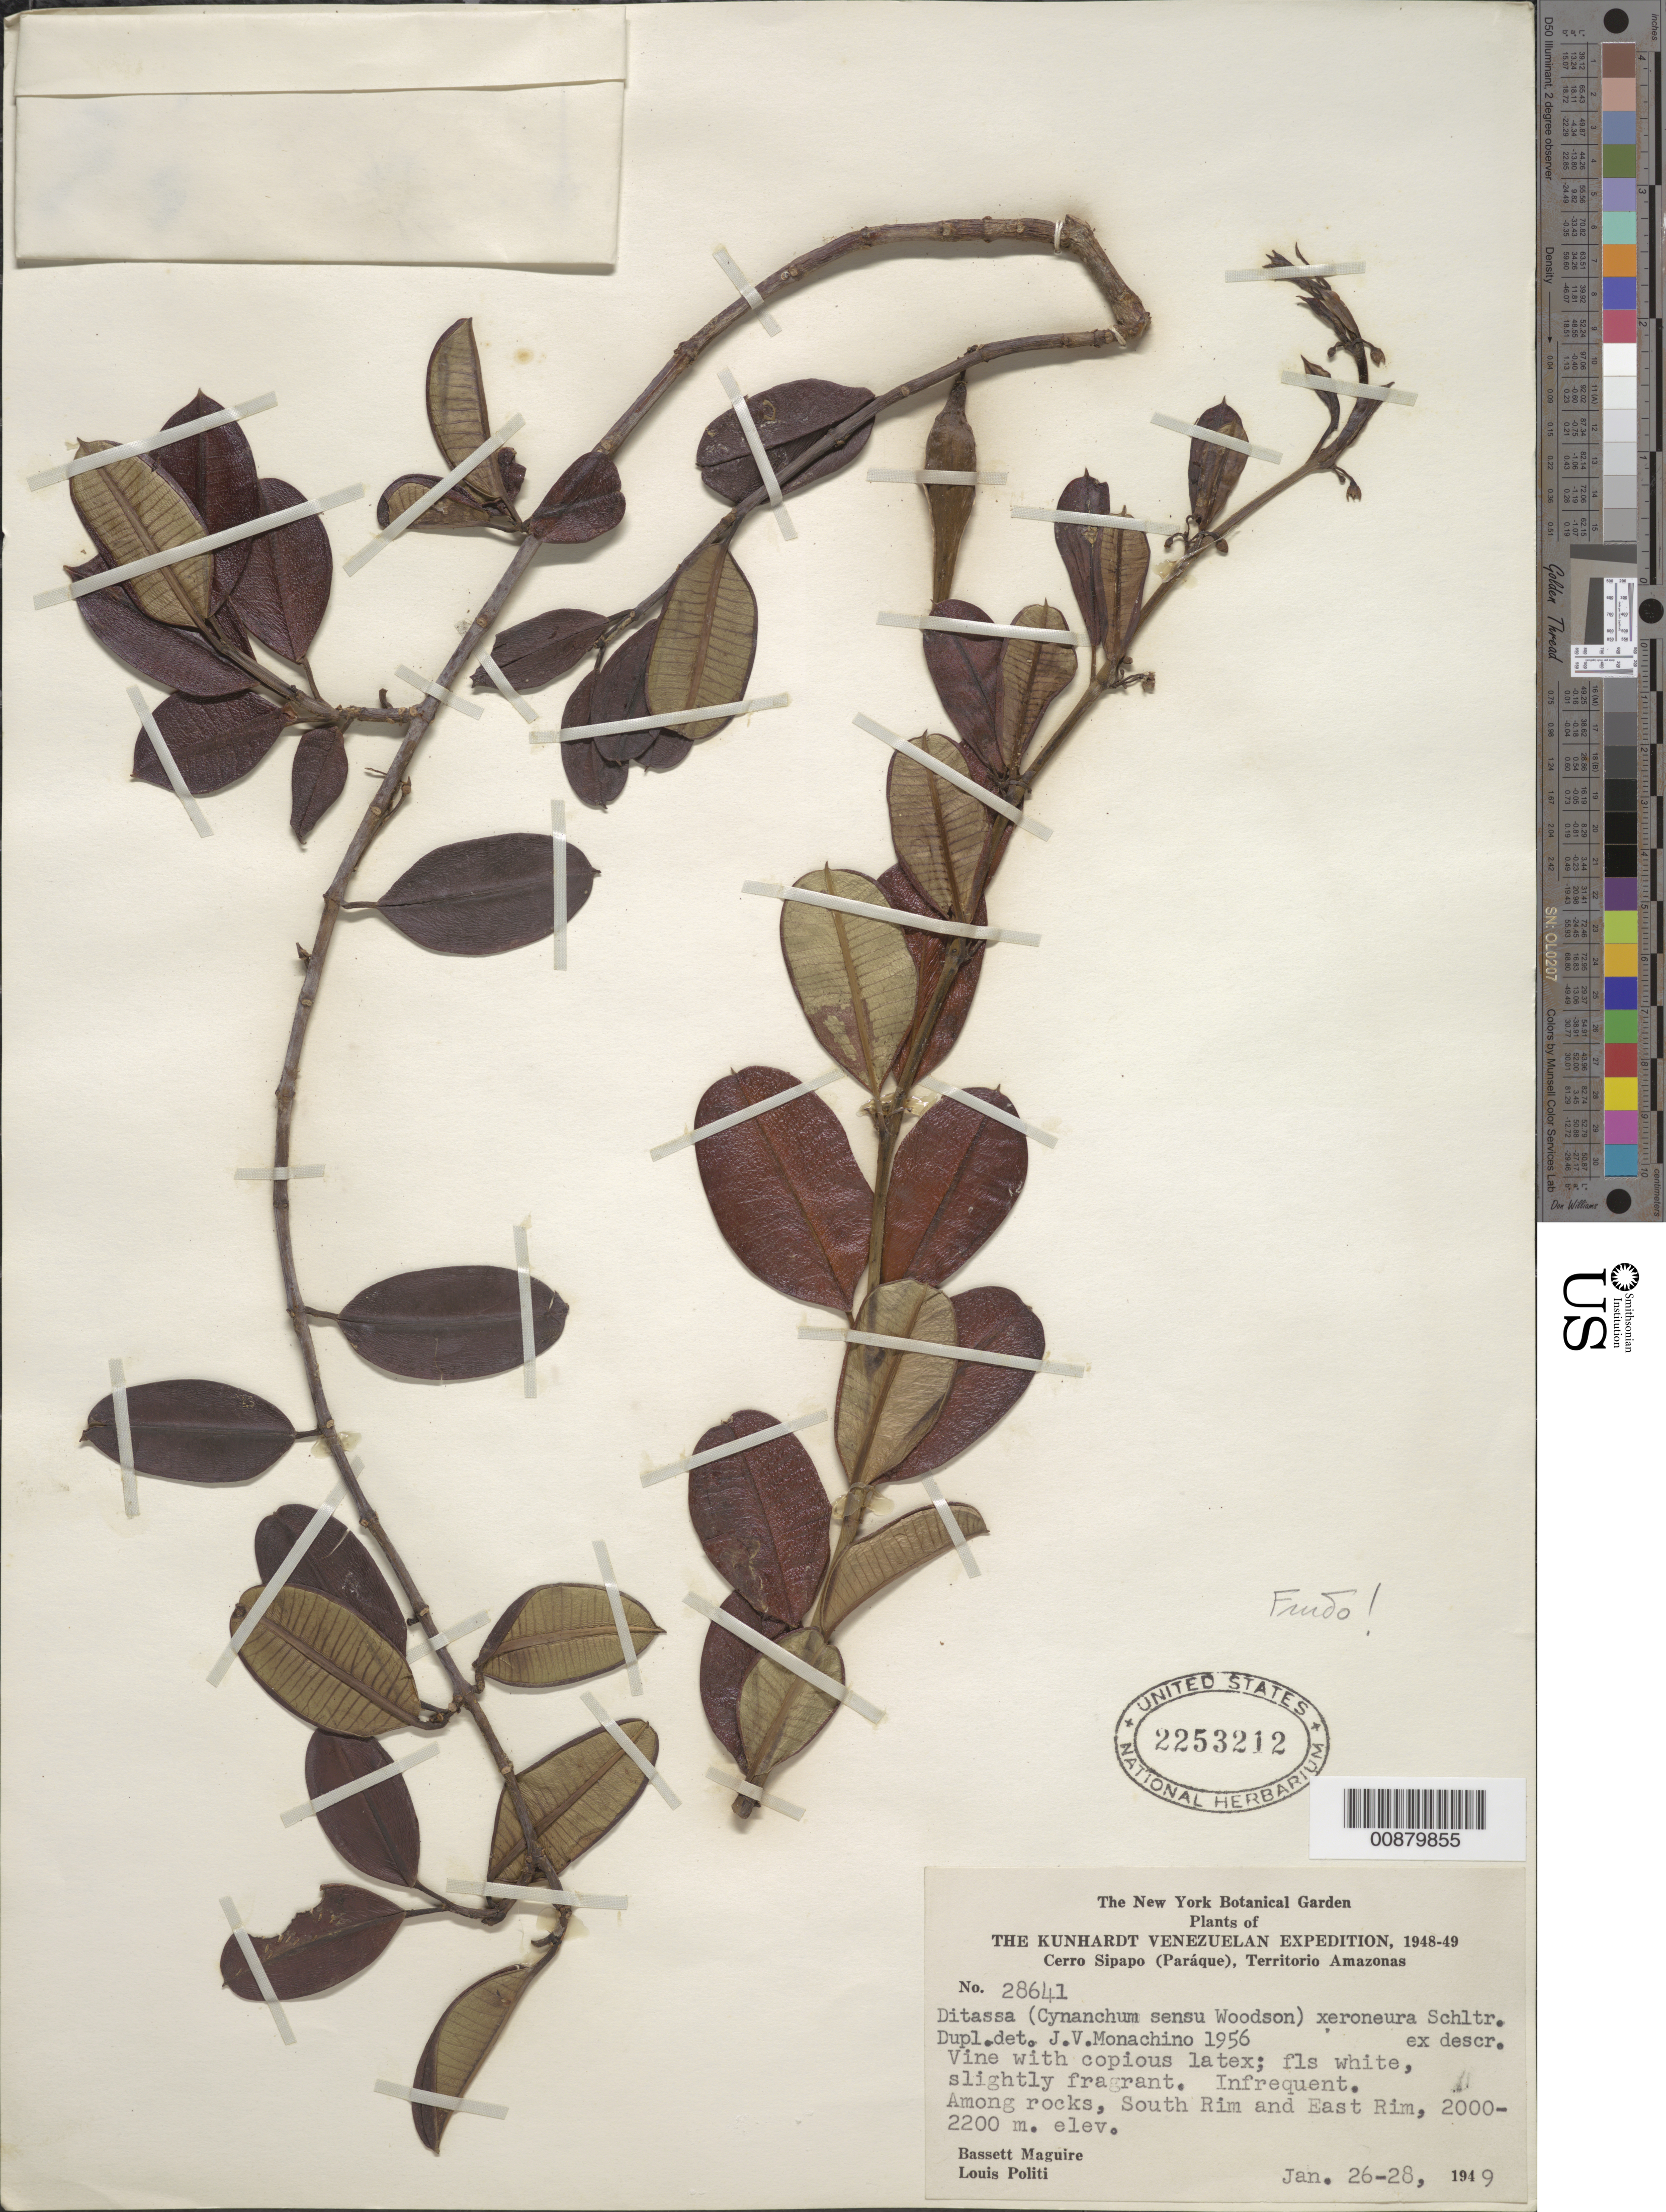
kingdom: Plantae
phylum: Tracheophyta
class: Magnoliopsida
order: Gentianales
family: Apocynaceae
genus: Ditassa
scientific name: Ditassa xeroneura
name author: Schltr.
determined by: Monachino, J. V.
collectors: B. Maguire & L. Politi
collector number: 28641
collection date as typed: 26-Jan-49 to 28-Jan-49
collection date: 1949-01-26/1949-01-28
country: Venezuela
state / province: Amazonas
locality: Cerro Sipapo (Paráque), South and East Rim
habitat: Among rocks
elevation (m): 2000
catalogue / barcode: US 2253212